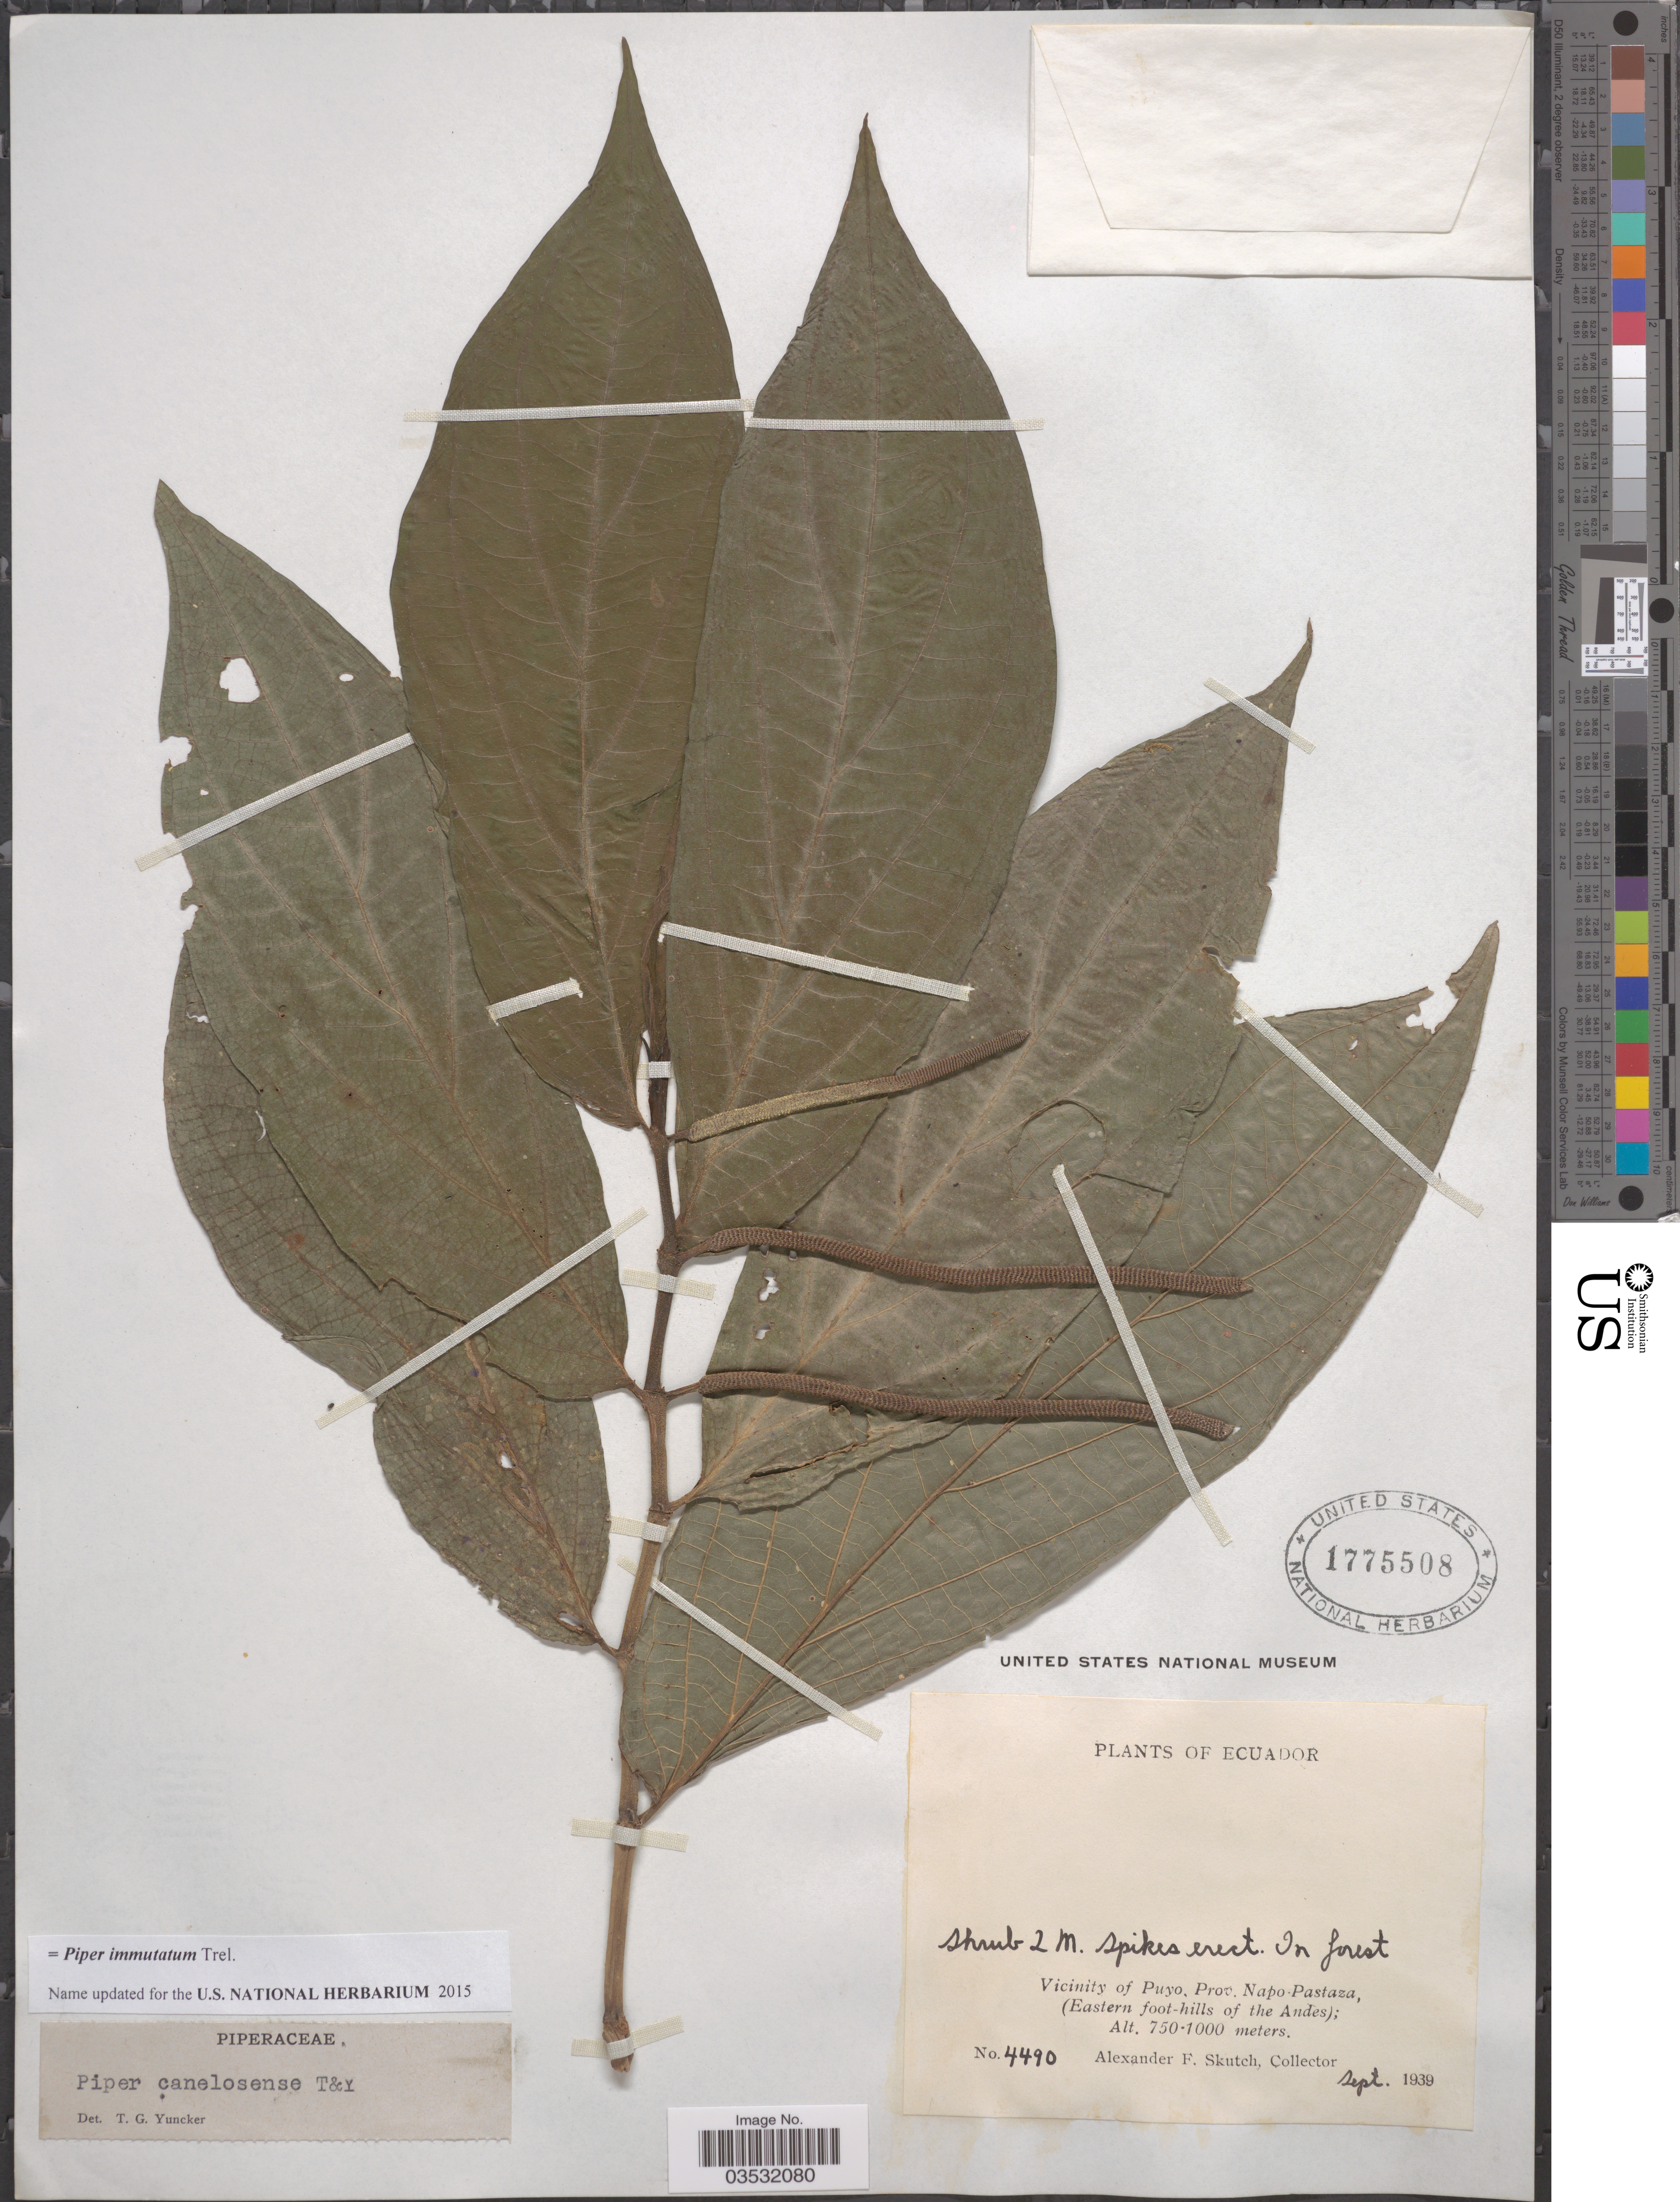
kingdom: Plantae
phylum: Tracheophyta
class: Magnoliopsida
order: Piperales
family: Piperaceae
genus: Piper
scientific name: Piper immutatum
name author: Trel.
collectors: A. F. Skutch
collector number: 4490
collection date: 1939-09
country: Ecuador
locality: Vicinity of Puyo, Prov. Napo-Pastaza, (Eastern foot-hills of the Andes).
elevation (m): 750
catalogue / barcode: US 1775508